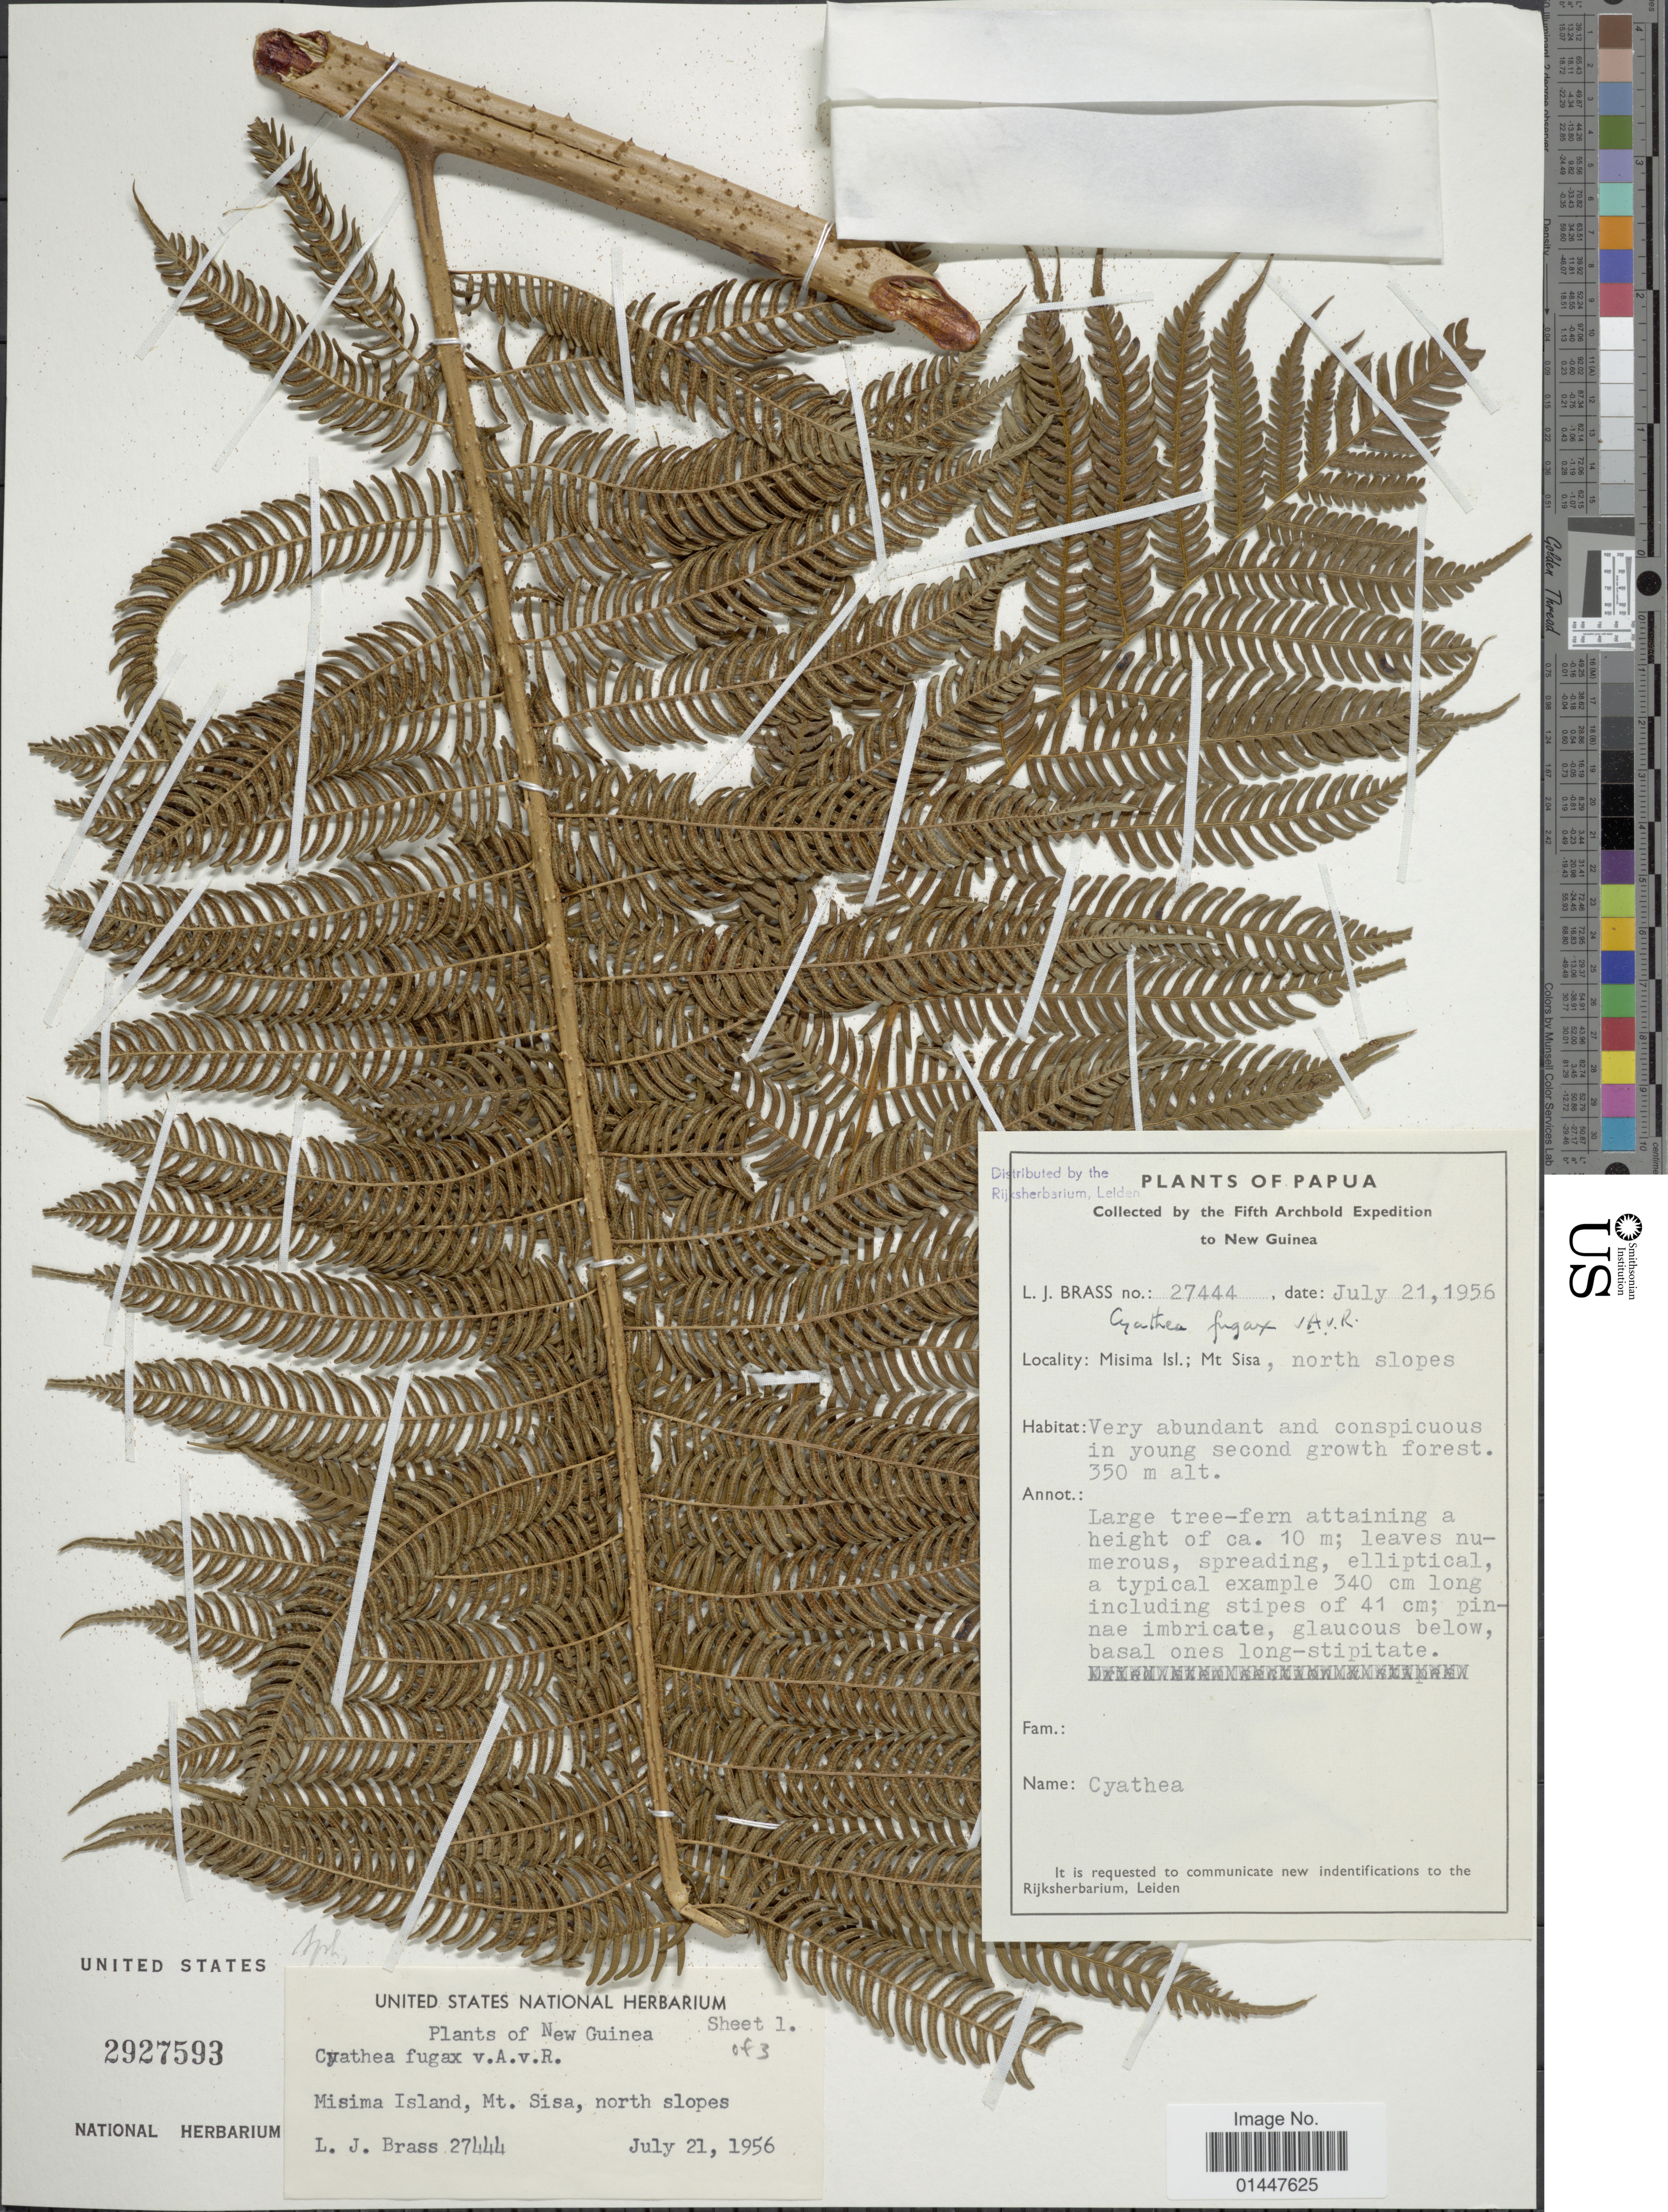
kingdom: Plantae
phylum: Tracheophyta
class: Polypodiopsida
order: Cyatheales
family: Cyatheaceae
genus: Sphaeropteris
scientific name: Sphaeropteris fugax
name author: (Alderw.) R.M. Tryon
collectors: L. J. Brass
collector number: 27444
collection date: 1956-07-21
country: Papua New Guinea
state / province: Milne Bay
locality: Papua. New Guinea. Misima Isl.; Mt Sisa, north slope. very abundant an conspicuous in young second growth forest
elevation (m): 350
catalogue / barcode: US 2927593